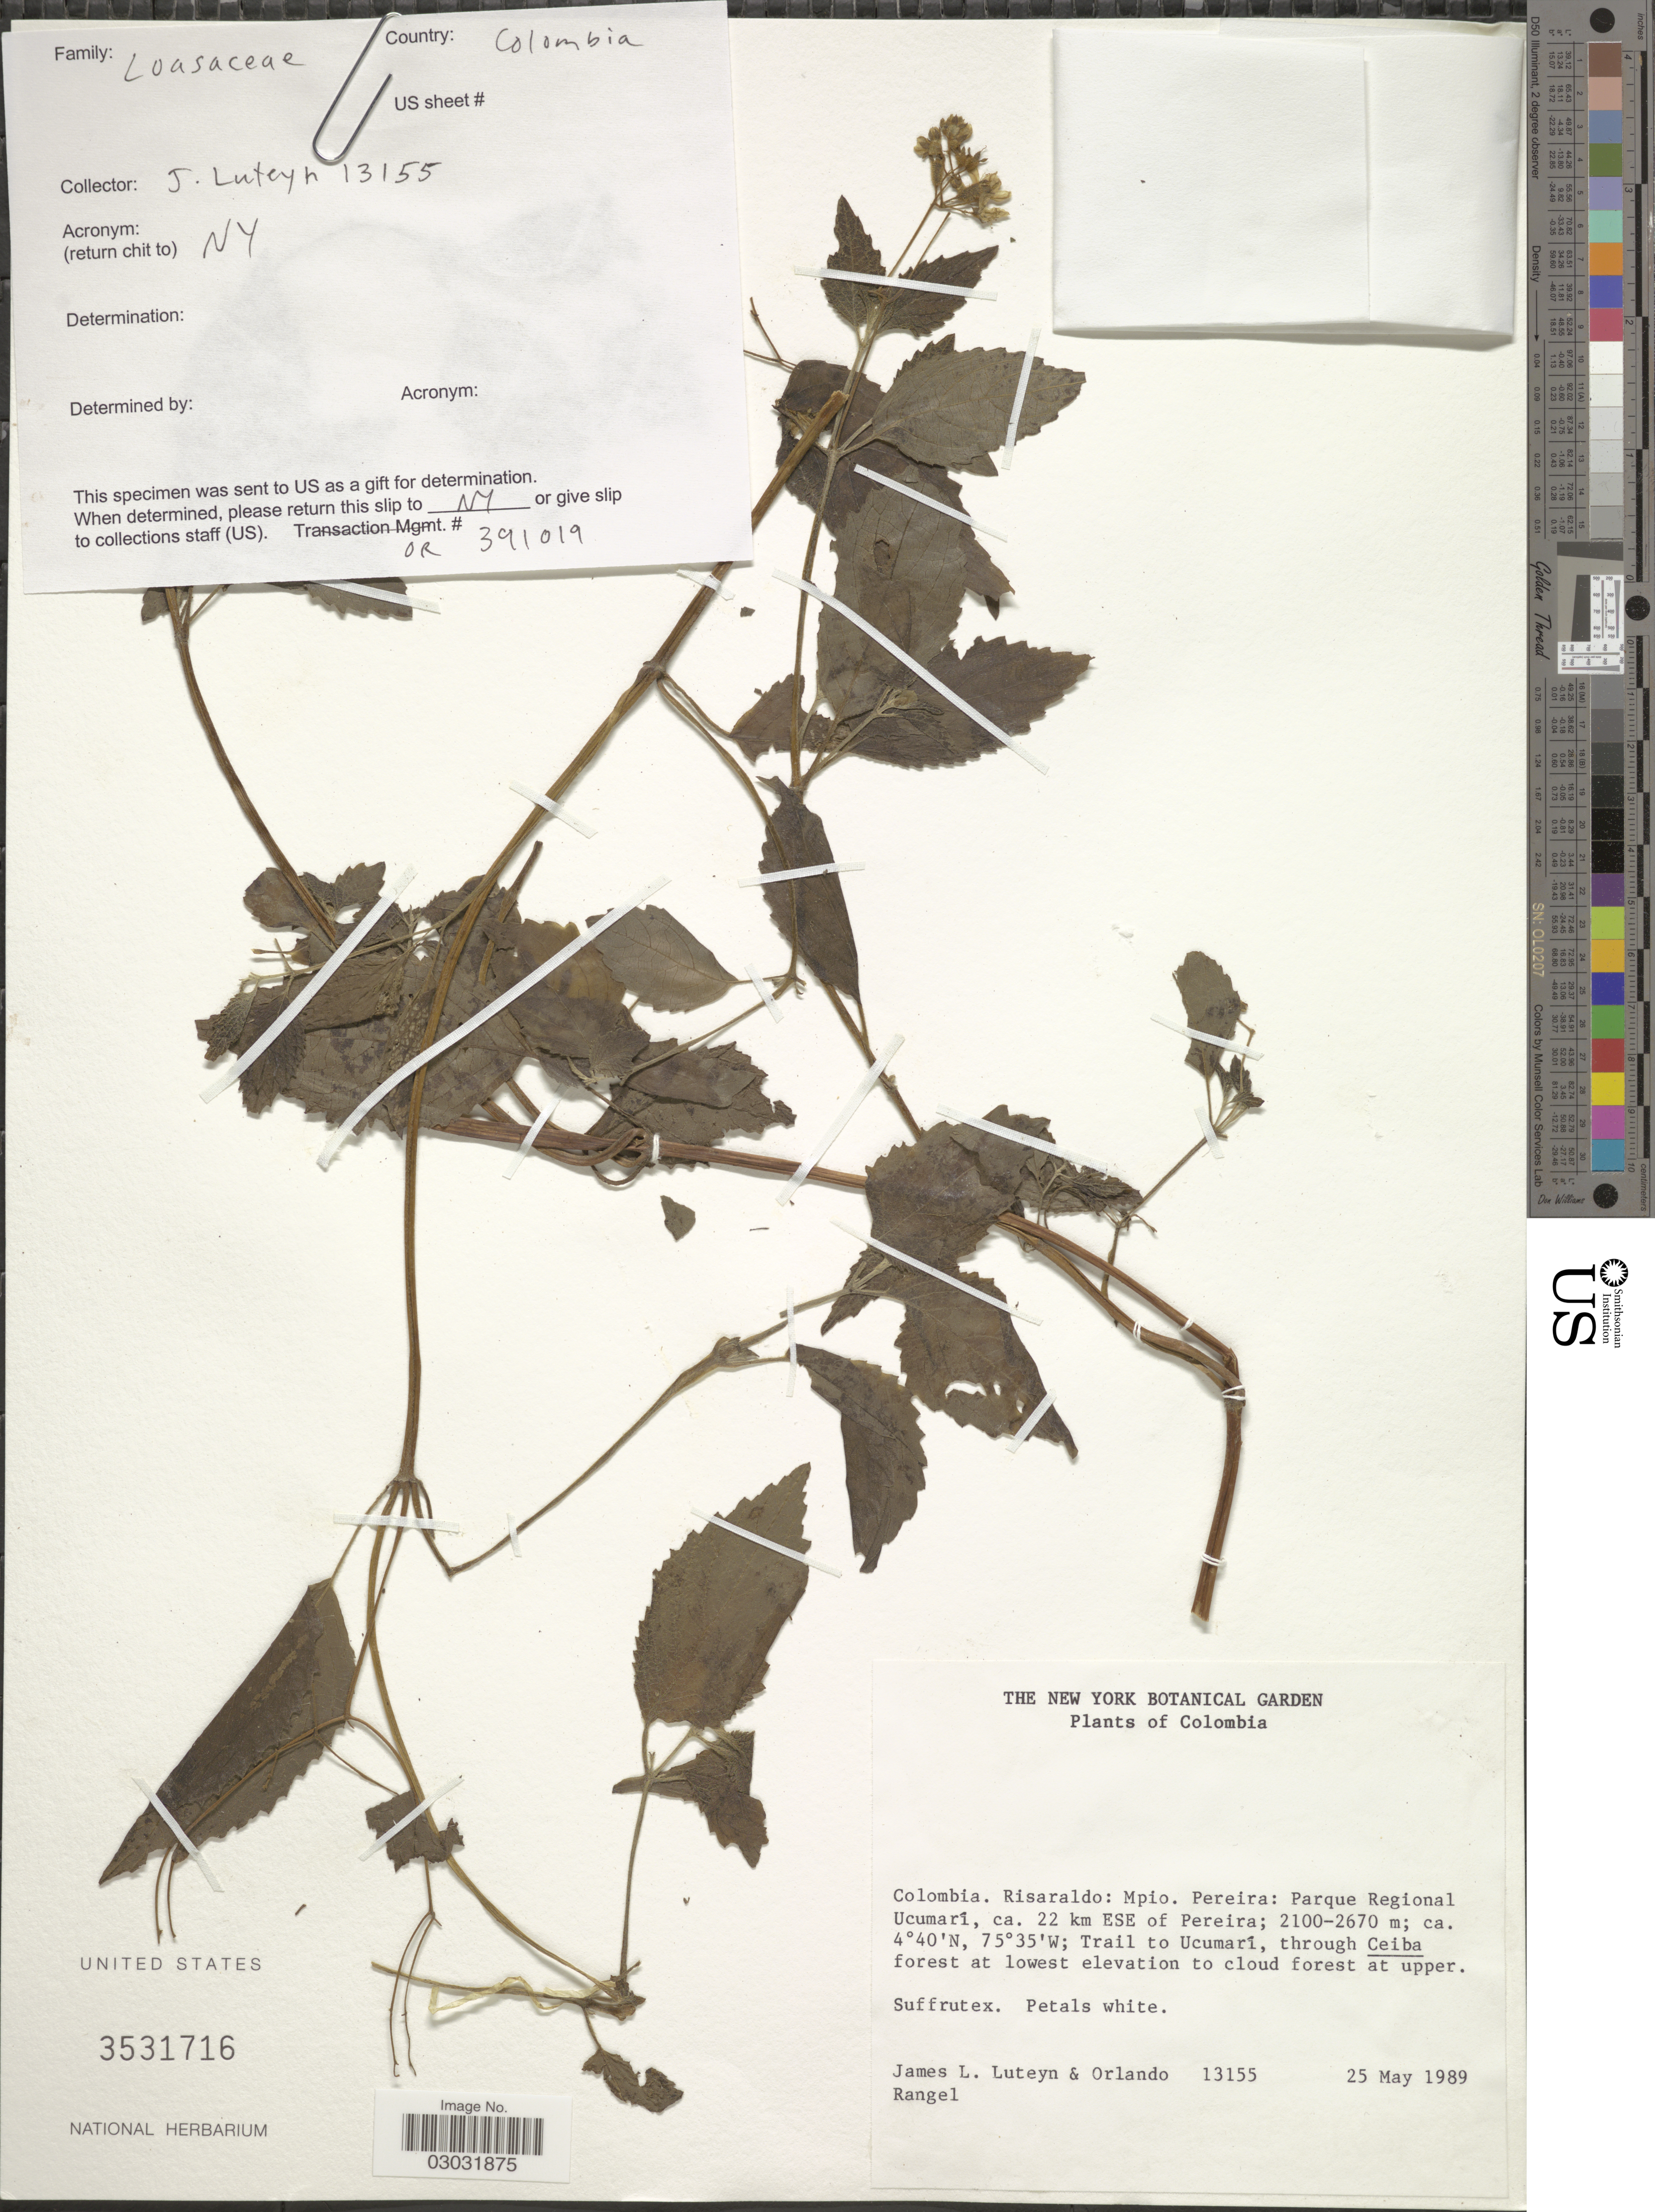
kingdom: Plantae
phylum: Tracheophyta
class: Magnoliopsida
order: Cornales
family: Loasaceae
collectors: J. L. Luteyn & O. Rangel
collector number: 13155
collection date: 1989-05-25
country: Colombia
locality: Risaraldo: Mpio. Pereira: Parque Regional Ucumarí, ca. 22 km ESE of Pereira. Trail to Ucumarí, through Ceiba forest.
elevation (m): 2100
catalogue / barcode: US 3531716